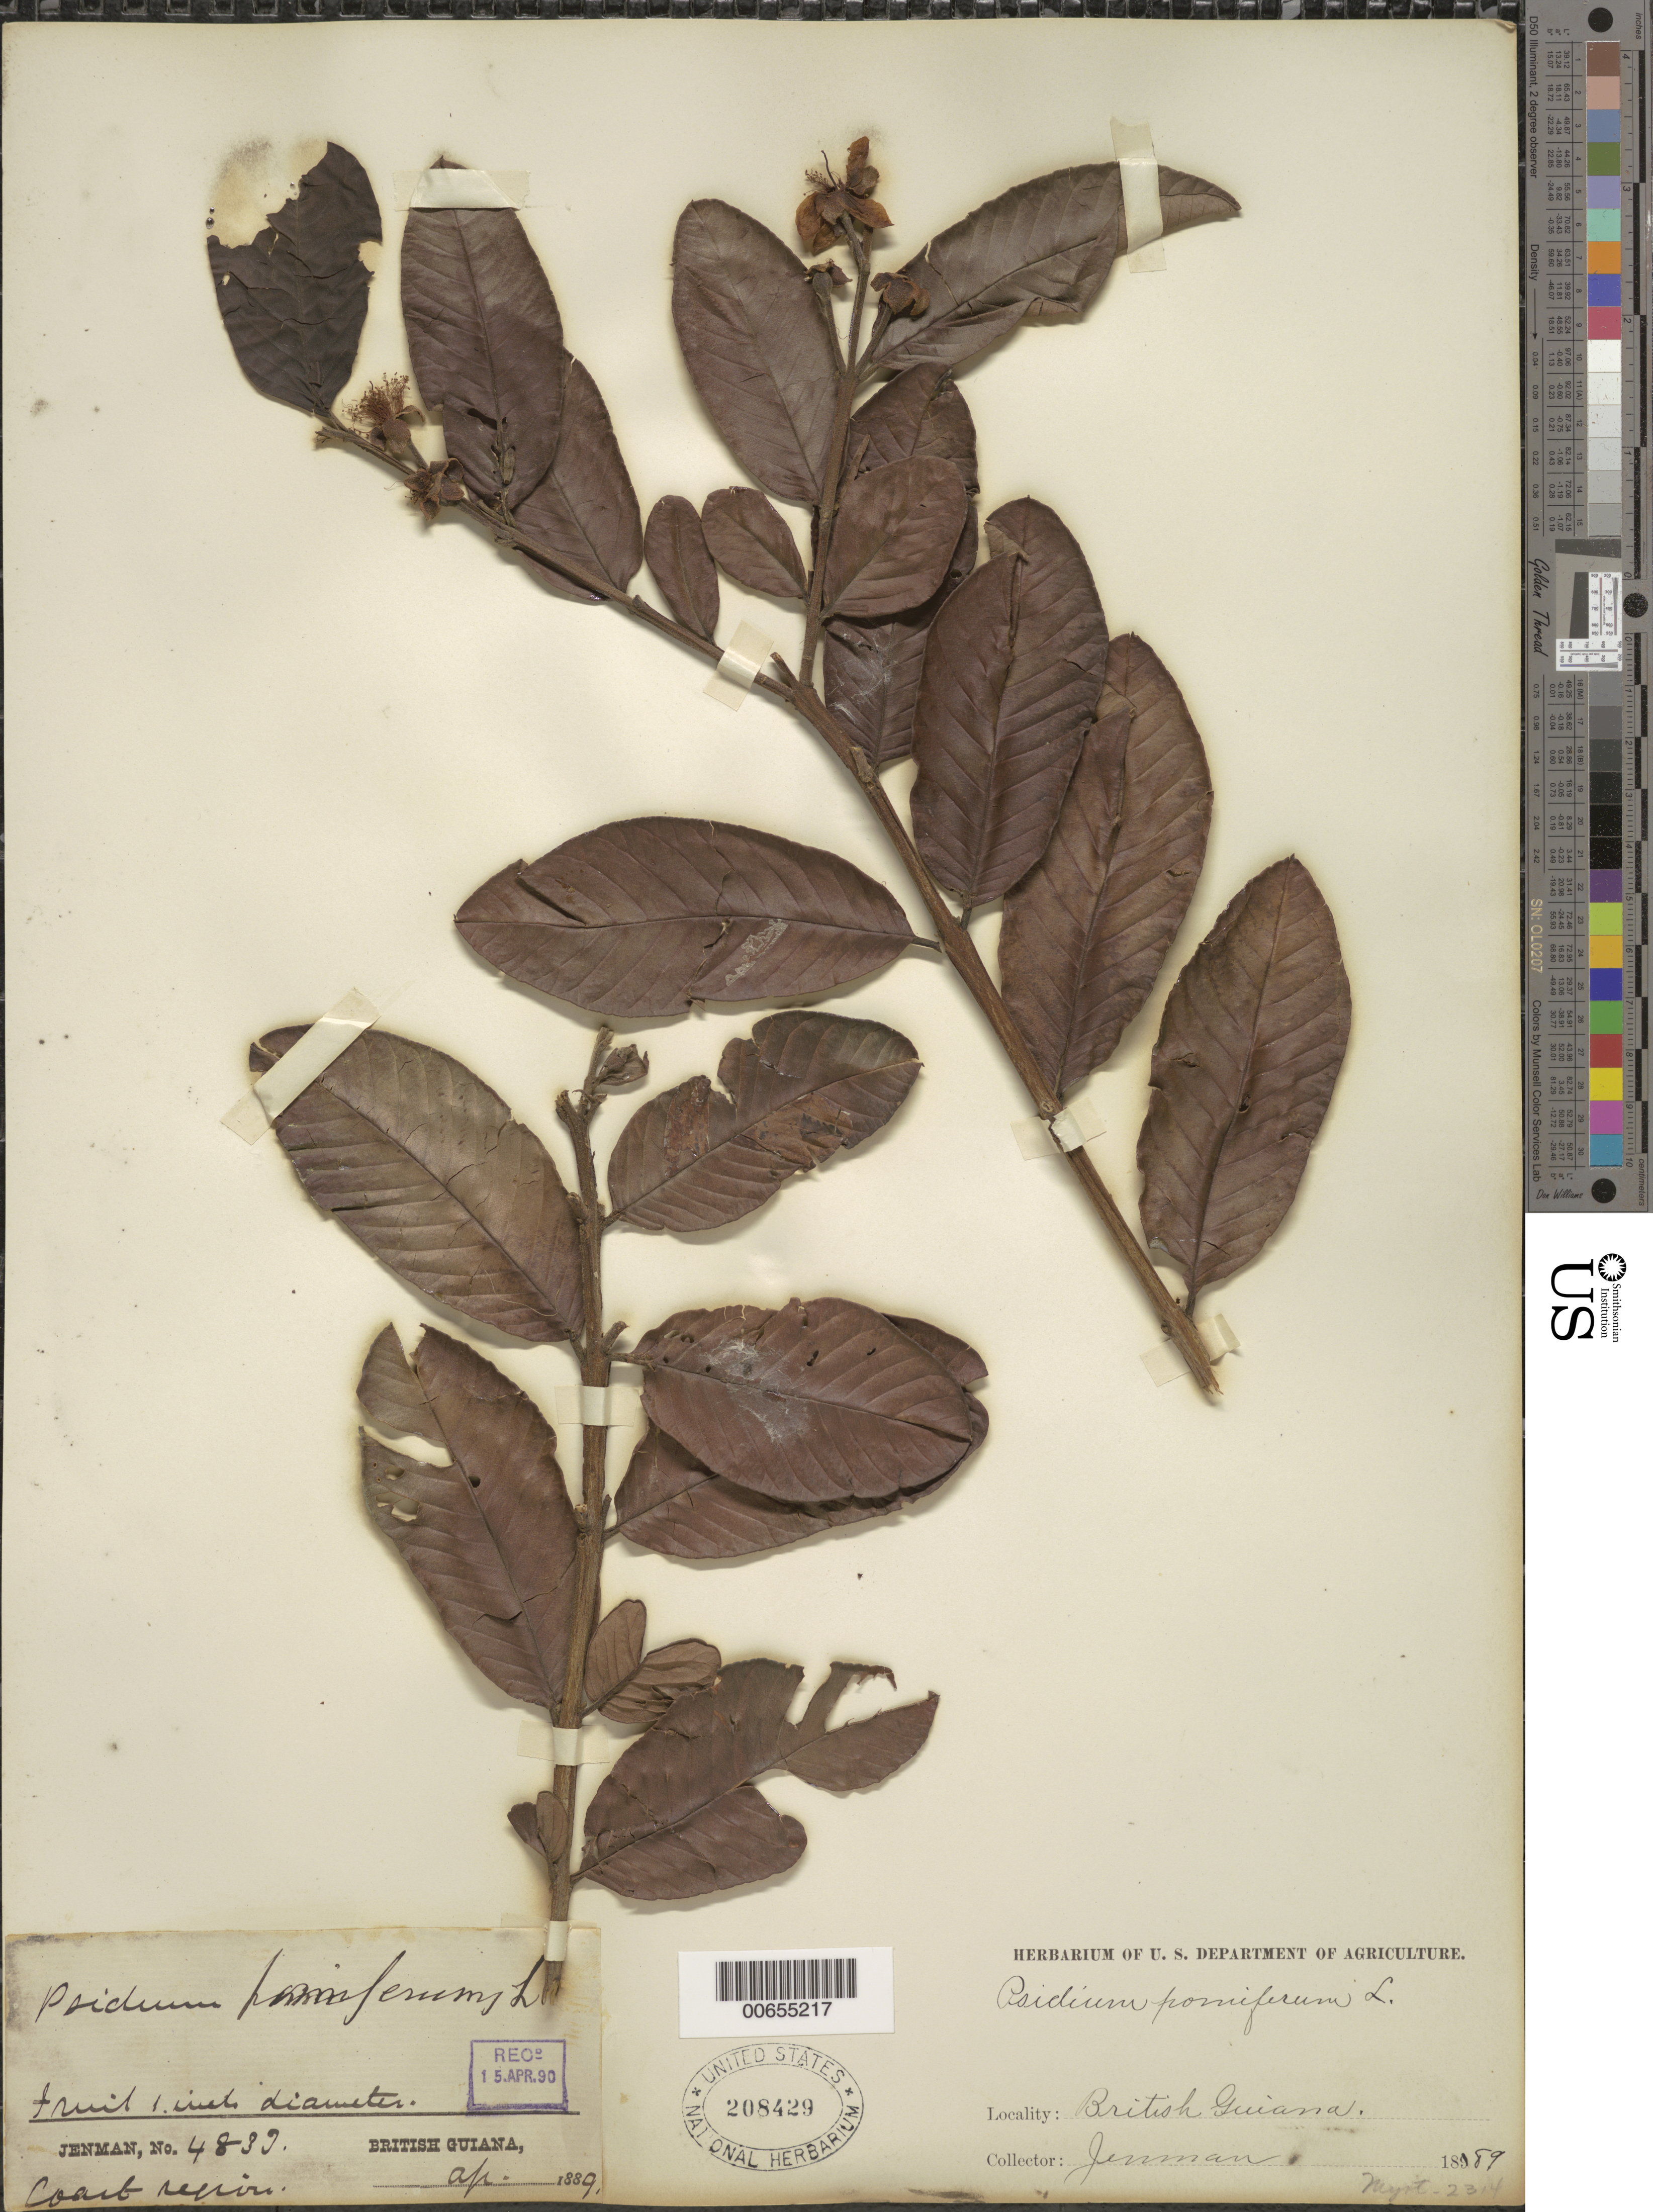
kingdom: Plantae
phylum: Tracheophyta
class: Magnoliopsida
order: Myrtales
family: Myrtaceae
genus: Psidium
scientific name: Psidium parviferum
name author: L.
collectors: G. S. Jenman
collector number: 4833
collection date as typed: April 1889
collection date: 1889-04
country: Guyana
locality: Coast Region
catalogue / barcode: US 208429